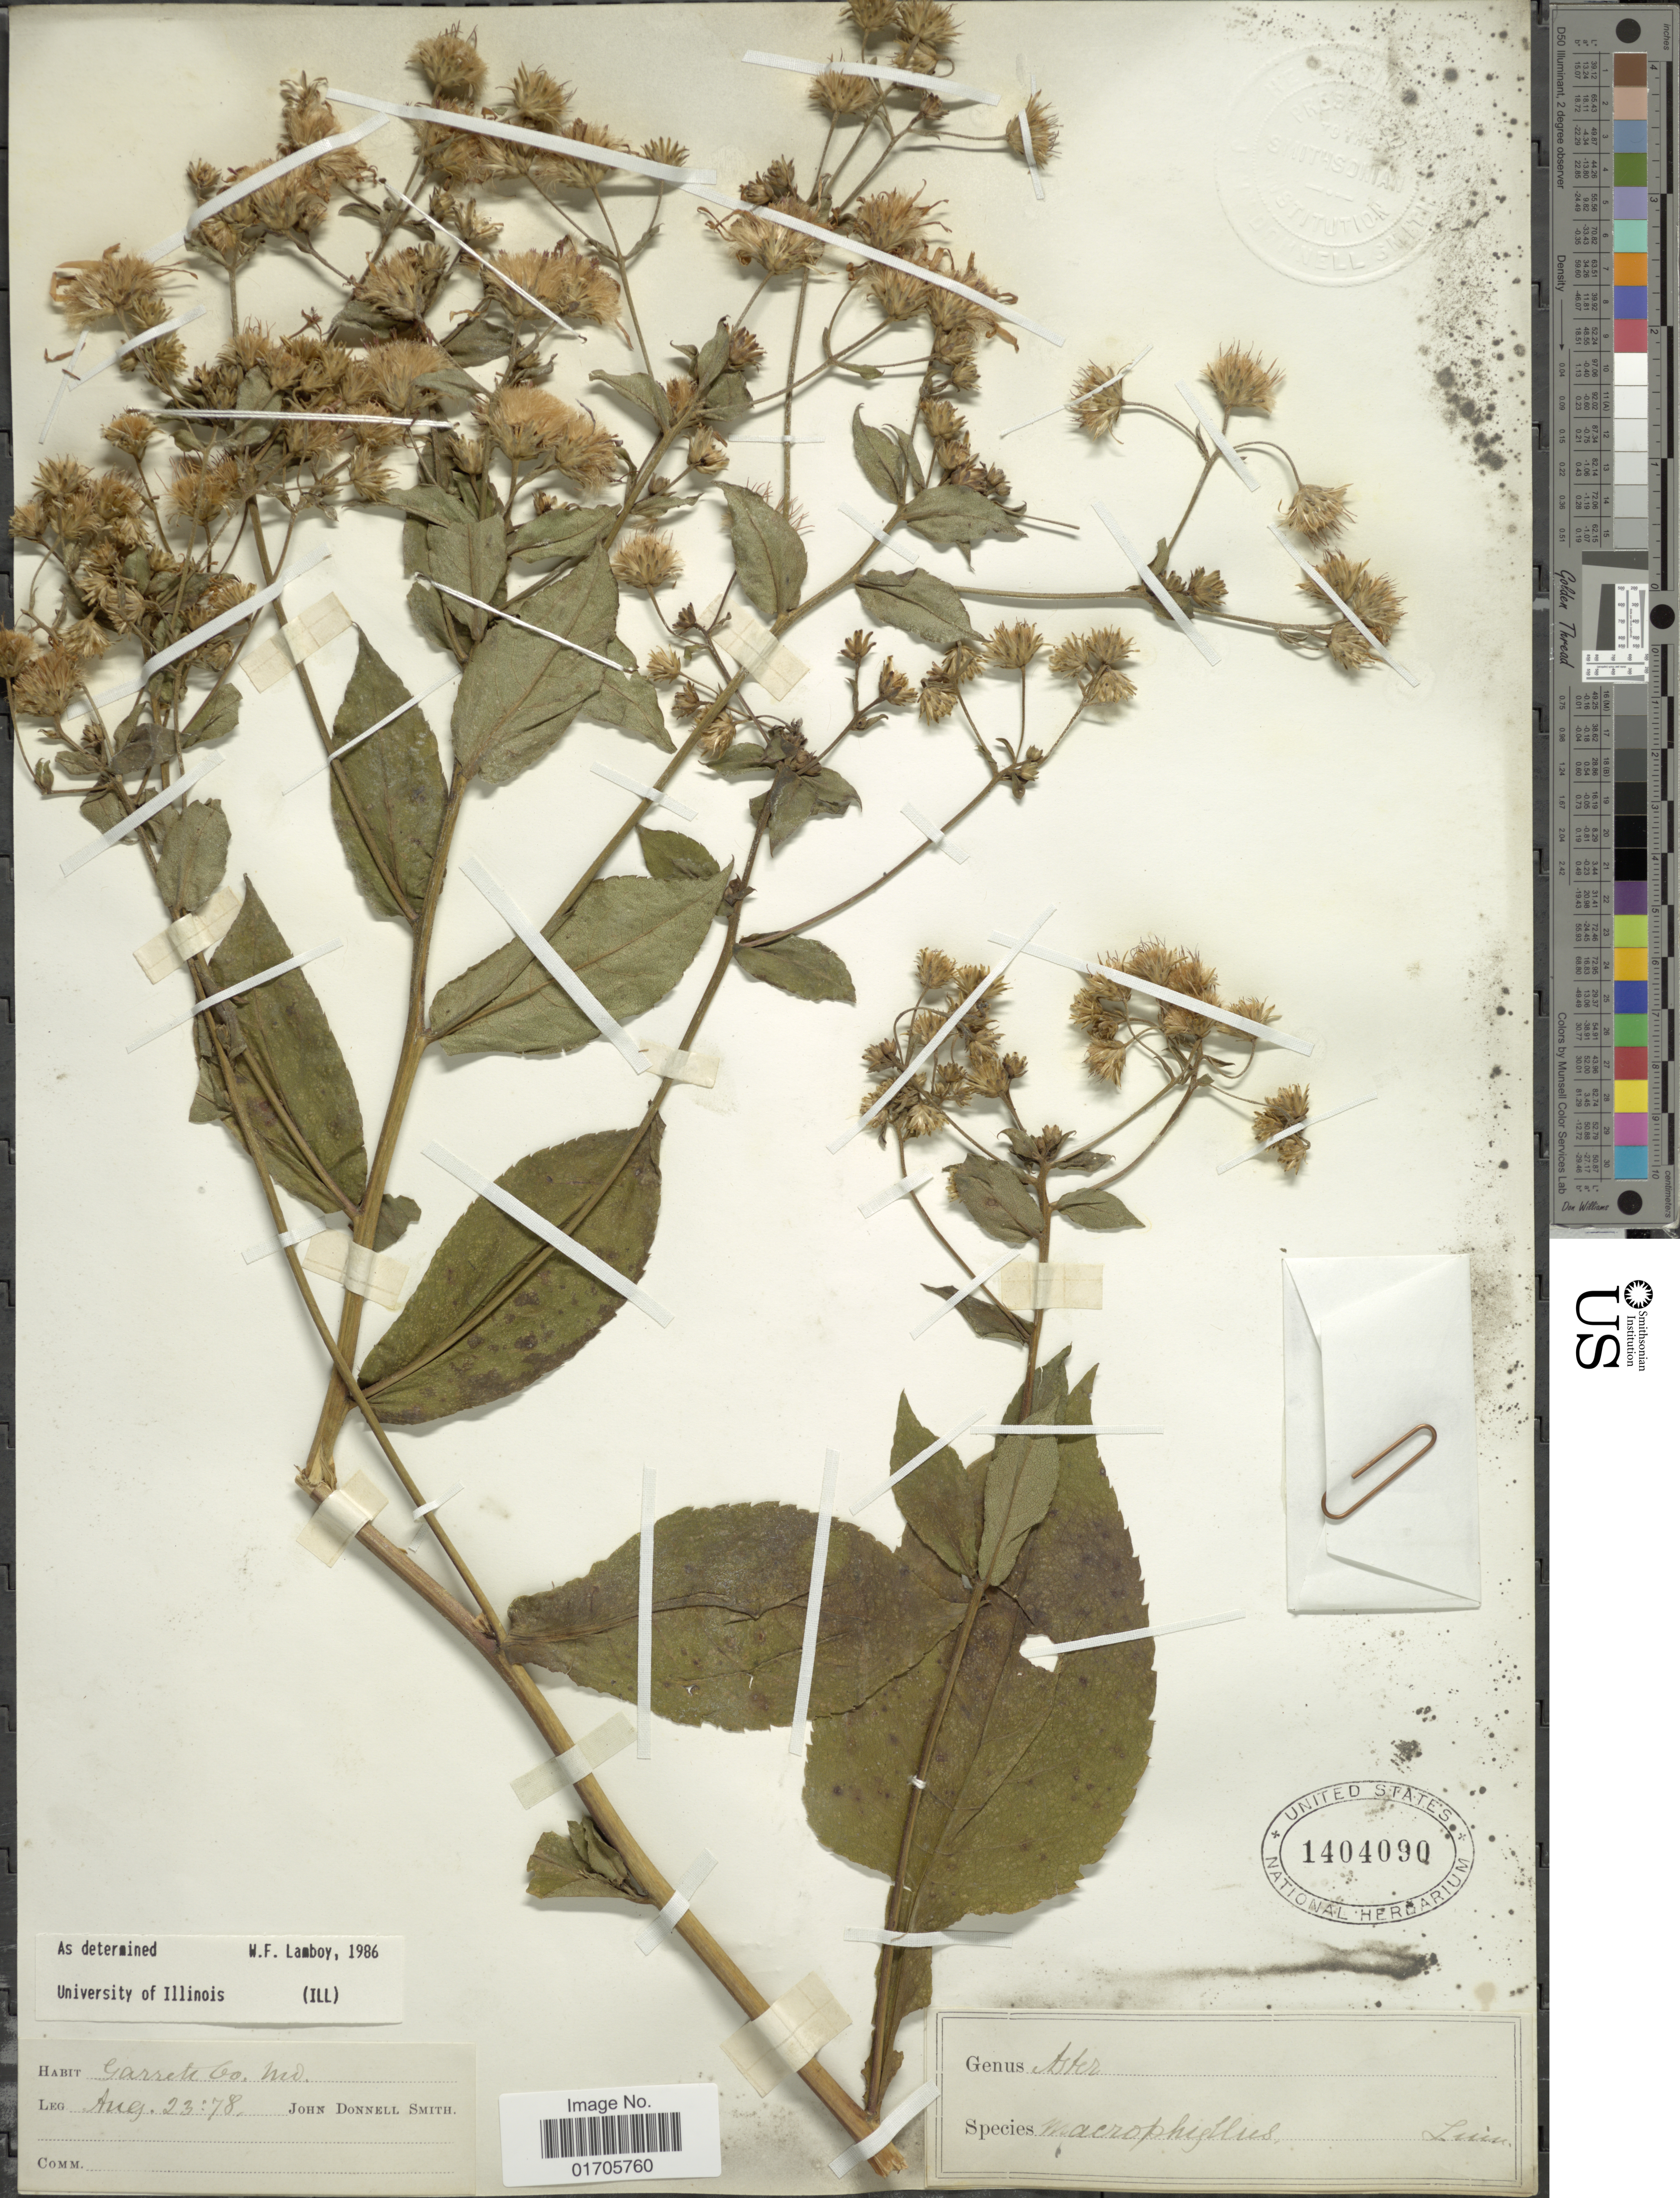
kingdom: Plantae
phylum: Tracheophyta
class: Magnoliopsida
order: Asterales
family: Asteraceae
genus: Eurybia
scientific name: Eurybia macrophylla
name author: (L.) Cass.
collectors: J. Donnell Smith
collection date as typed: Transcribed d/m/y: 23/8/78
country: United States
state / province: Maryland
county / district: Garrett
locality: Garrett Co. Md.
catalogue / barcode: US 1404090